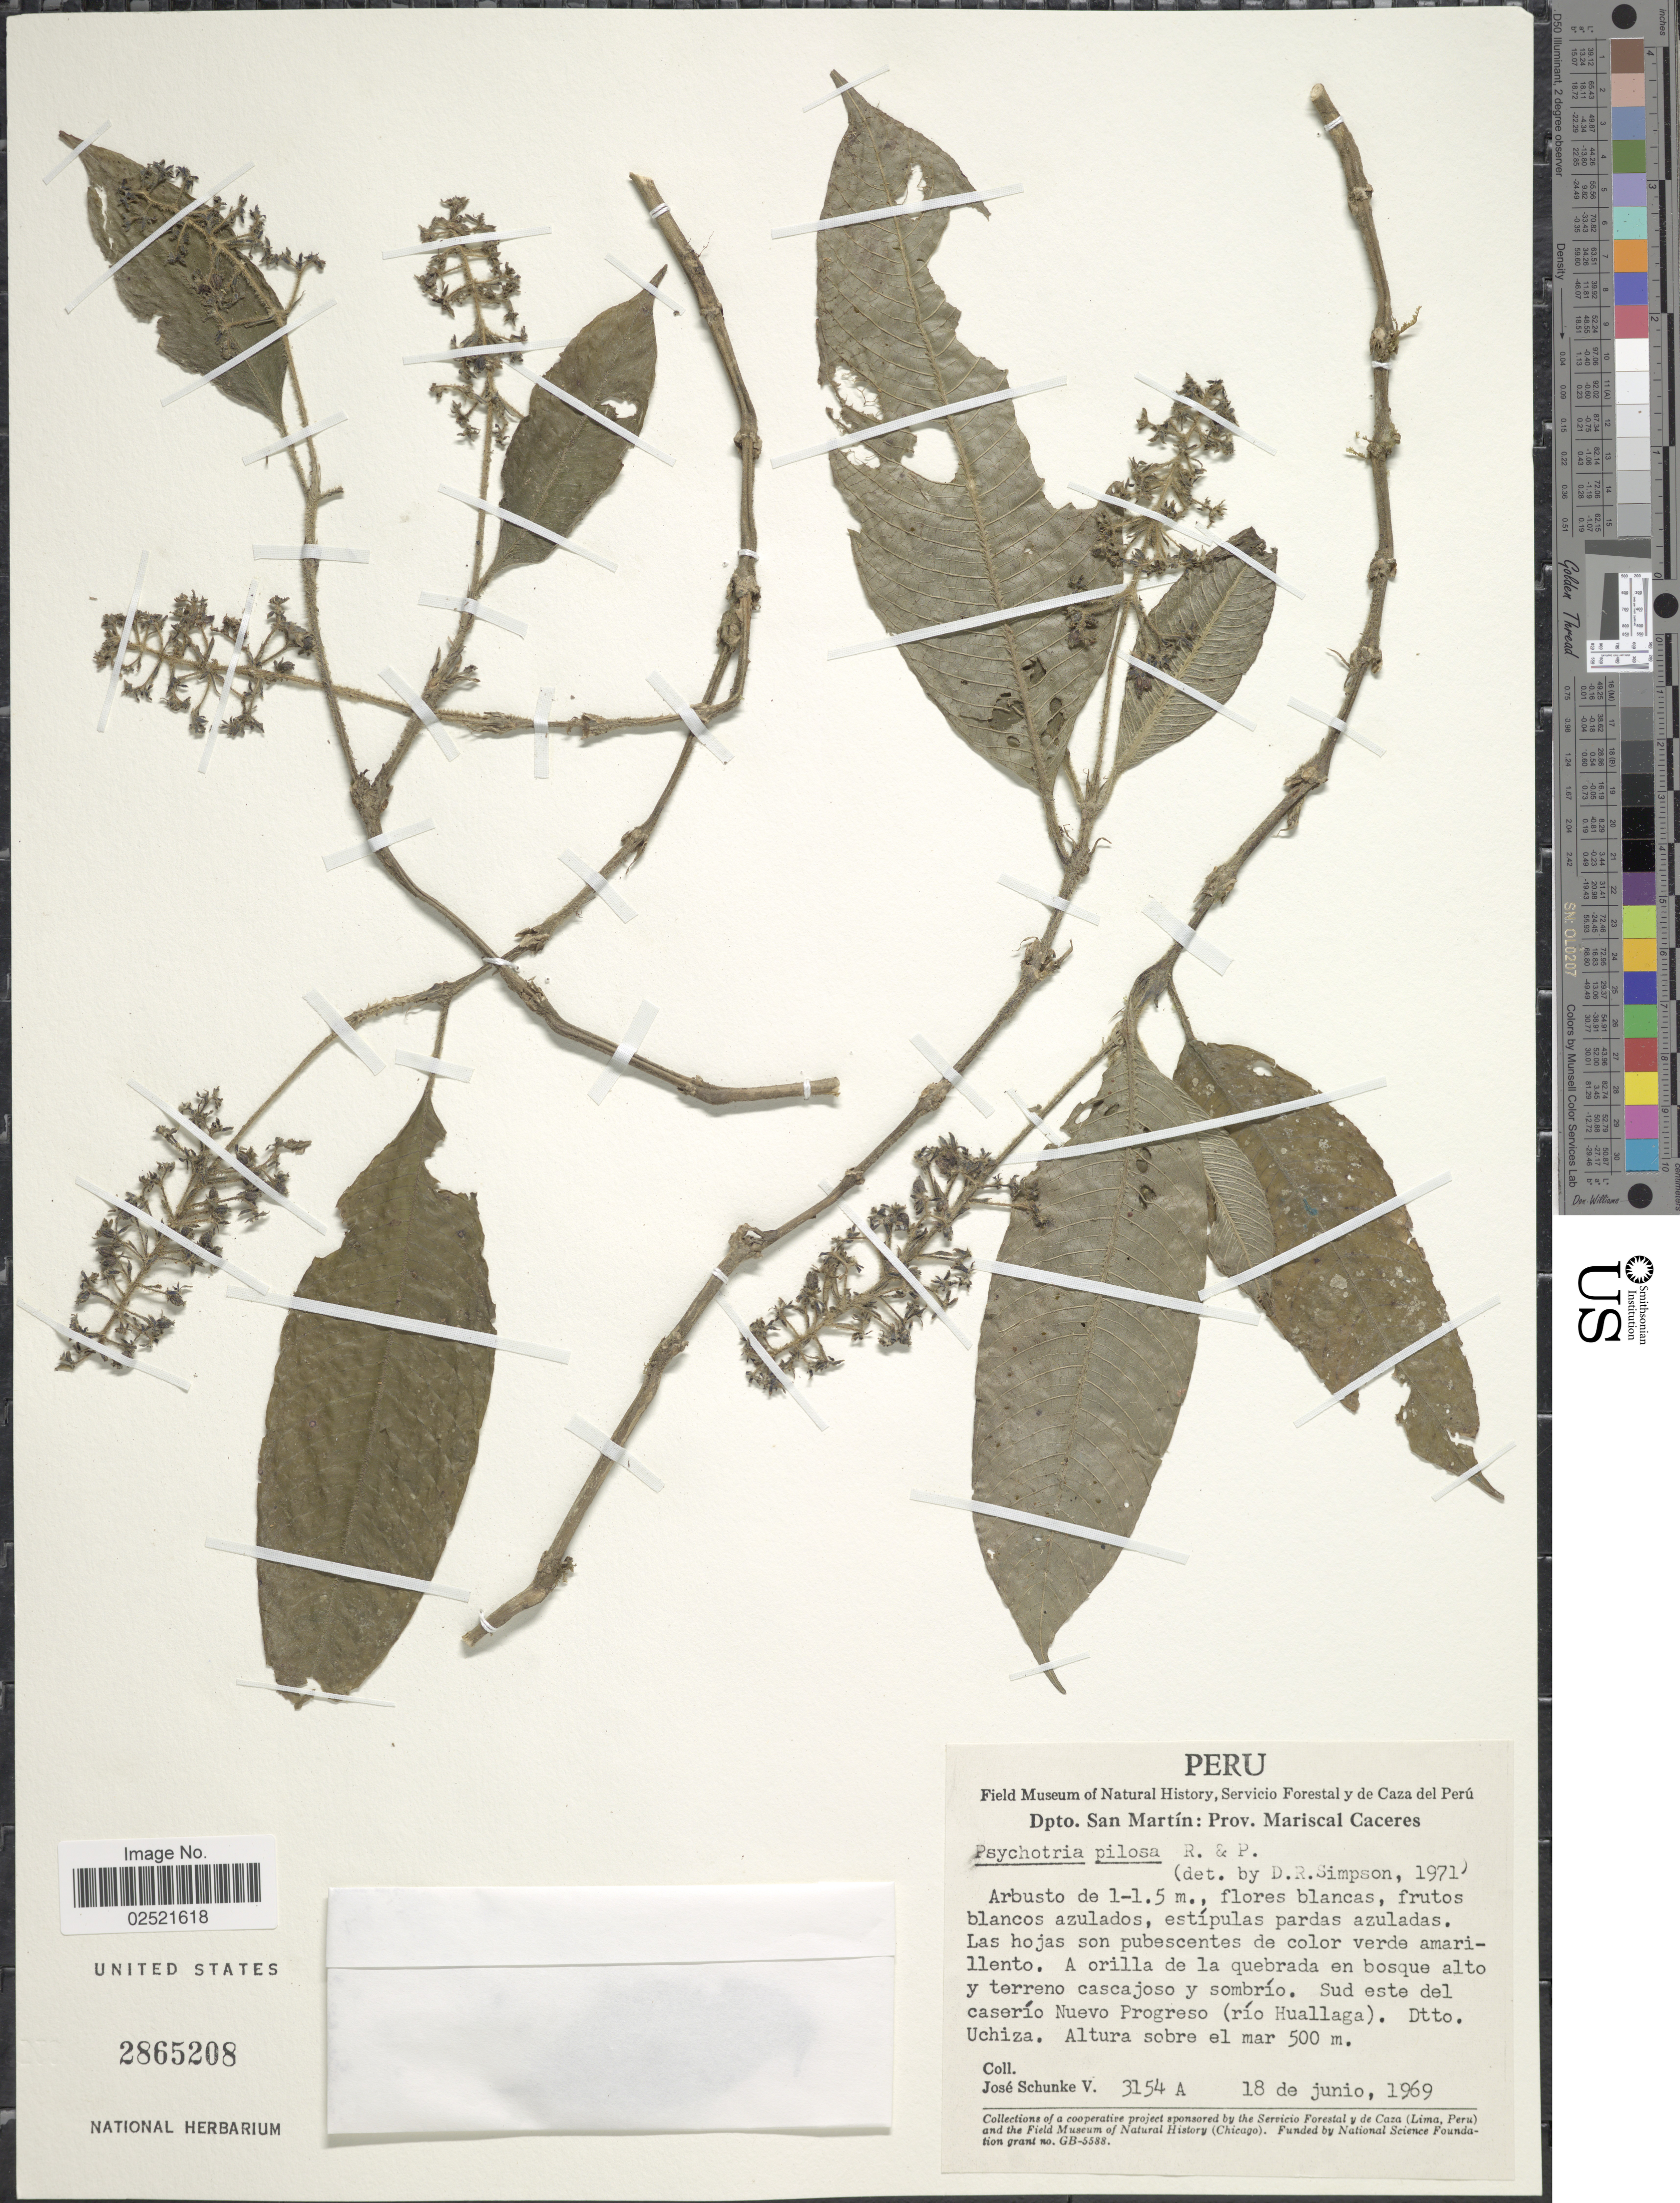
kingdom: Plantae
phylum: Tracheophyta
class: Magnoliopsida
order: Gentianales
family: Rubiaceae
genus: Psychotria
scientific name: Psychotria pilosa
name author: Ruiz & Pav.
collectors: J. Schunke Vigo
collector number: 3154A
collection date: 1969-06-18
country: Peru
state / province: San Martín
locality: Prov. Mariscal Caceres, sud este del caserio Nuevo Progreso (Rio Huallaga), Dtto. Uchiza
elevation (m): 500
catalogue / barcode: US 2865208